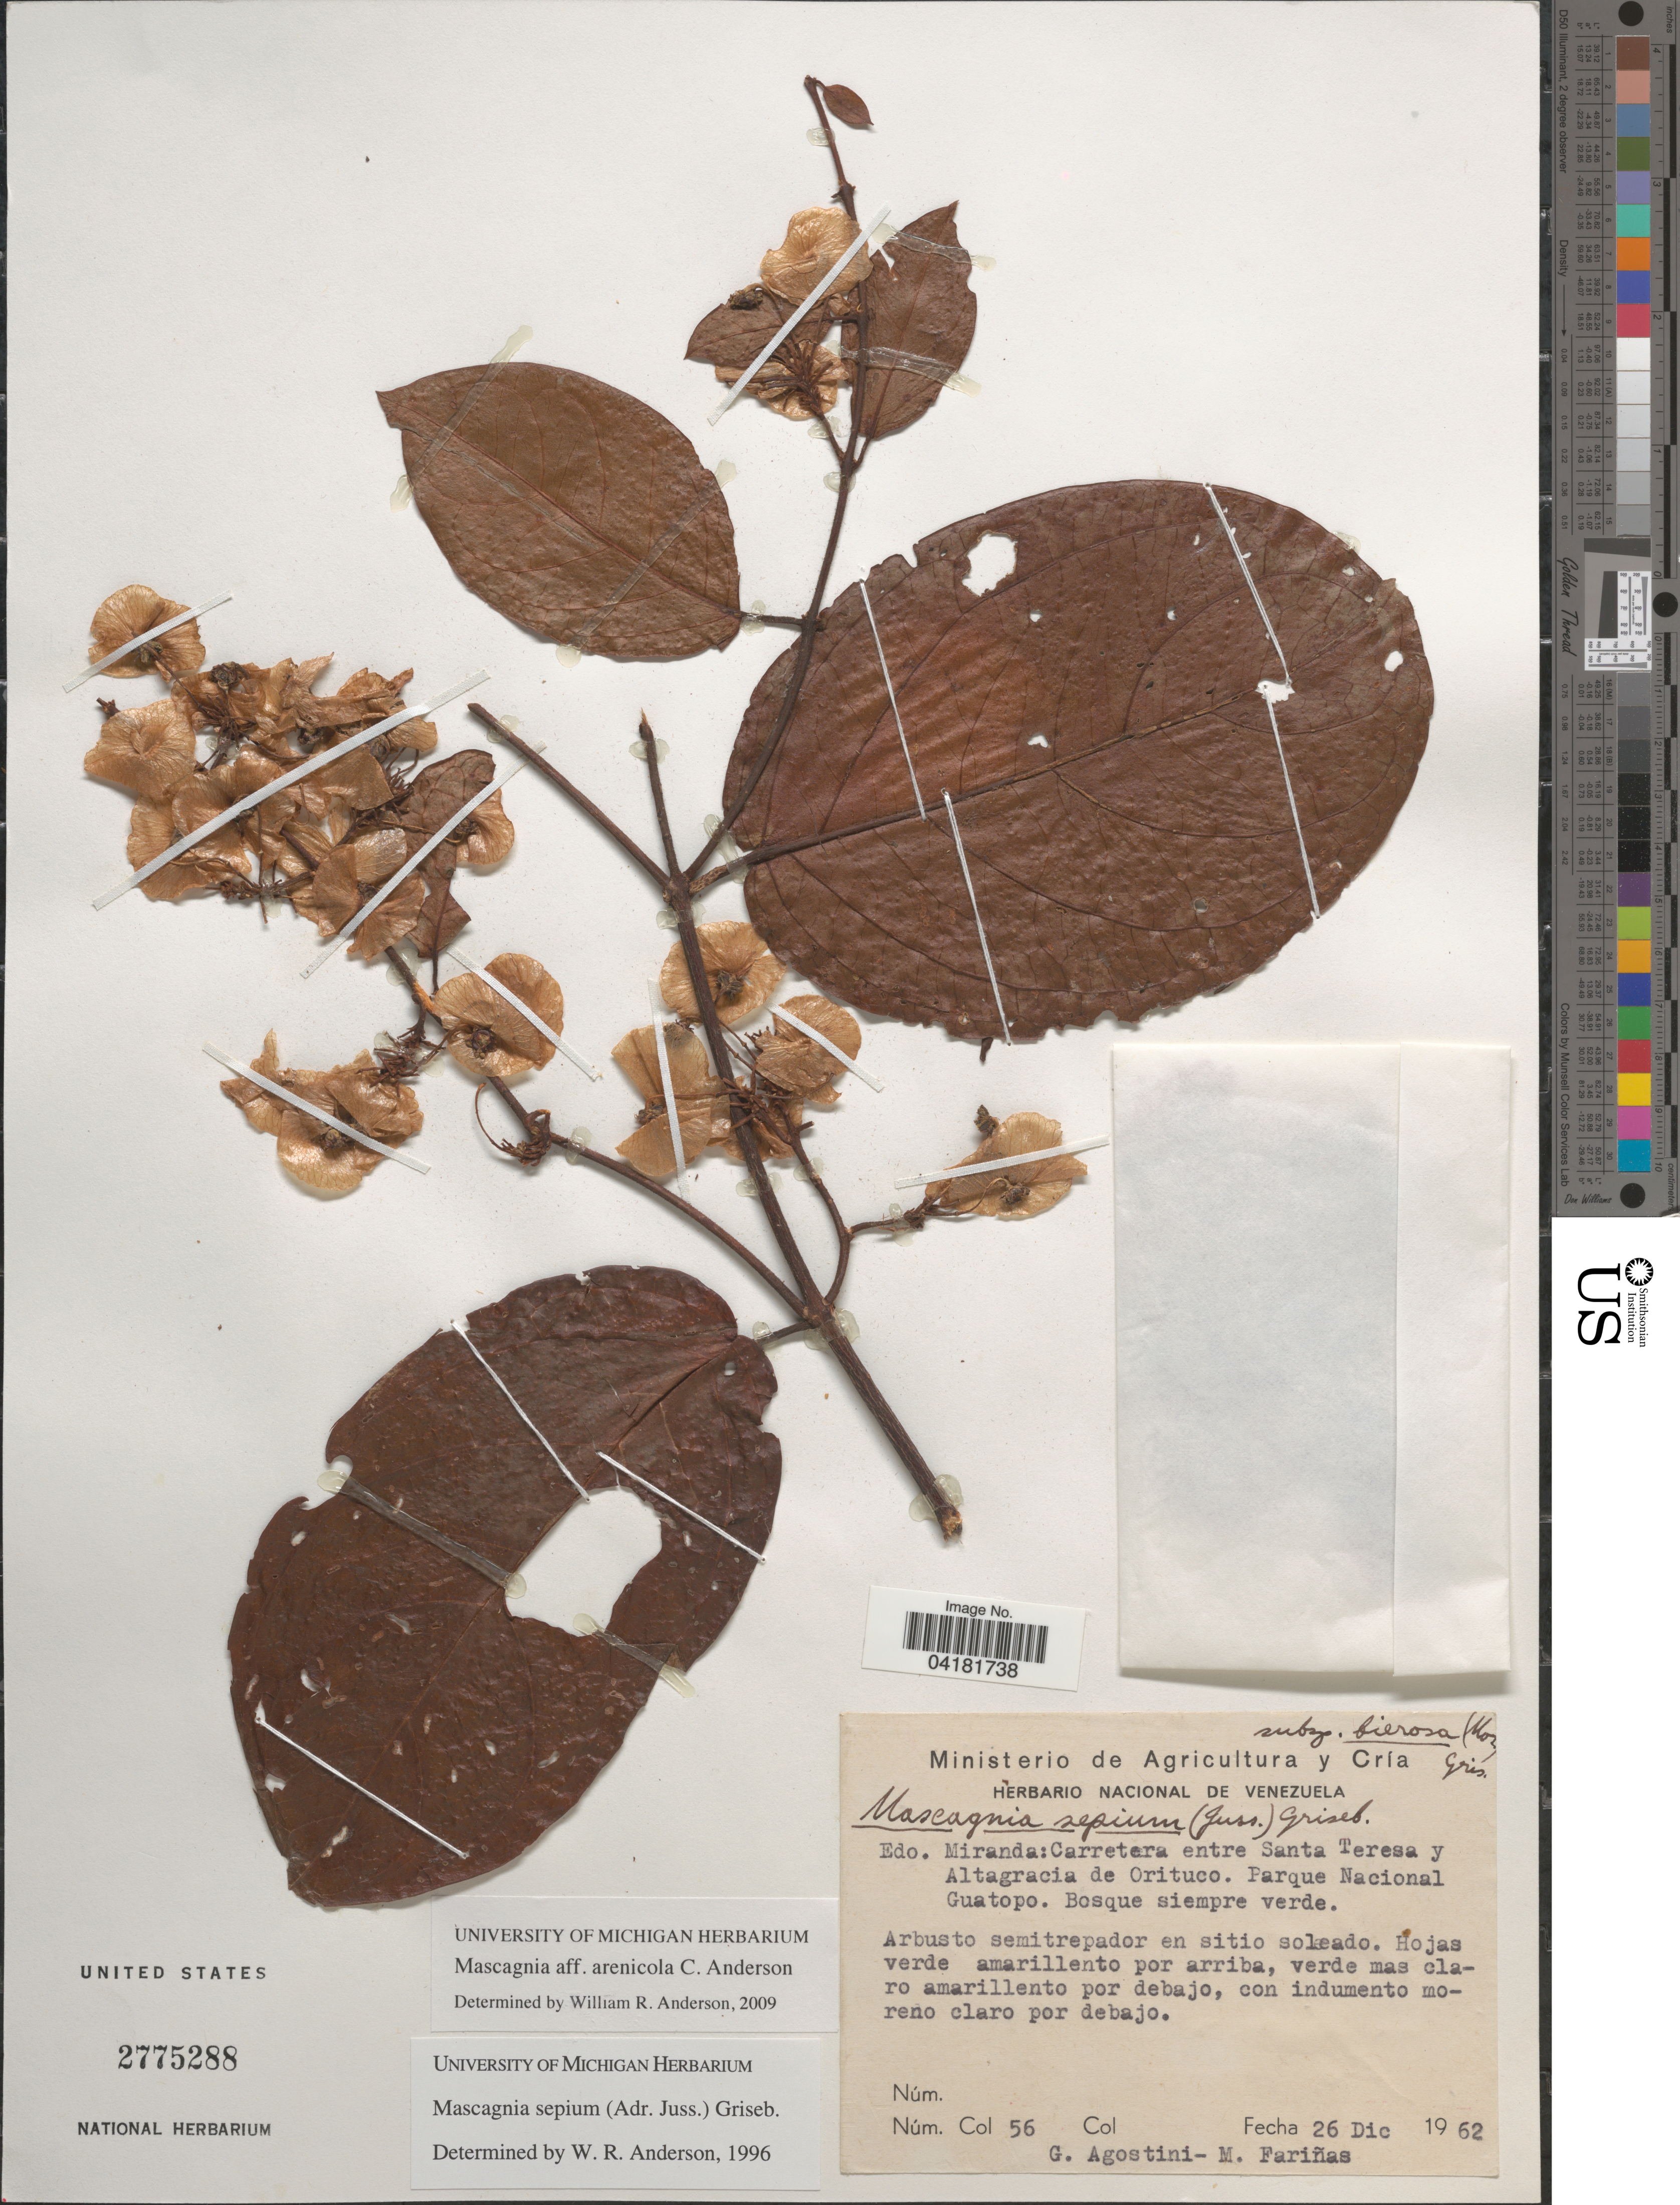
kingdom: Plantae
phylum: Tracheophyta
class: Magnoliopsida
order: Malpighiales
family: Malpighiaceae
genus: Mascagnia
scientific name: Mascagnia arenicola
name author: C.E. Anderson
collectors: G. Agostini & M. Fariñas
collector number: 56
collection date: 1962-12-26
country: Venezuela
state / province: Miranda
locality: Carretera entre Santa Teresa y Altagracia de Orituco. Parque Nacional Guatopo.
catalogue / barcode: US 2775288